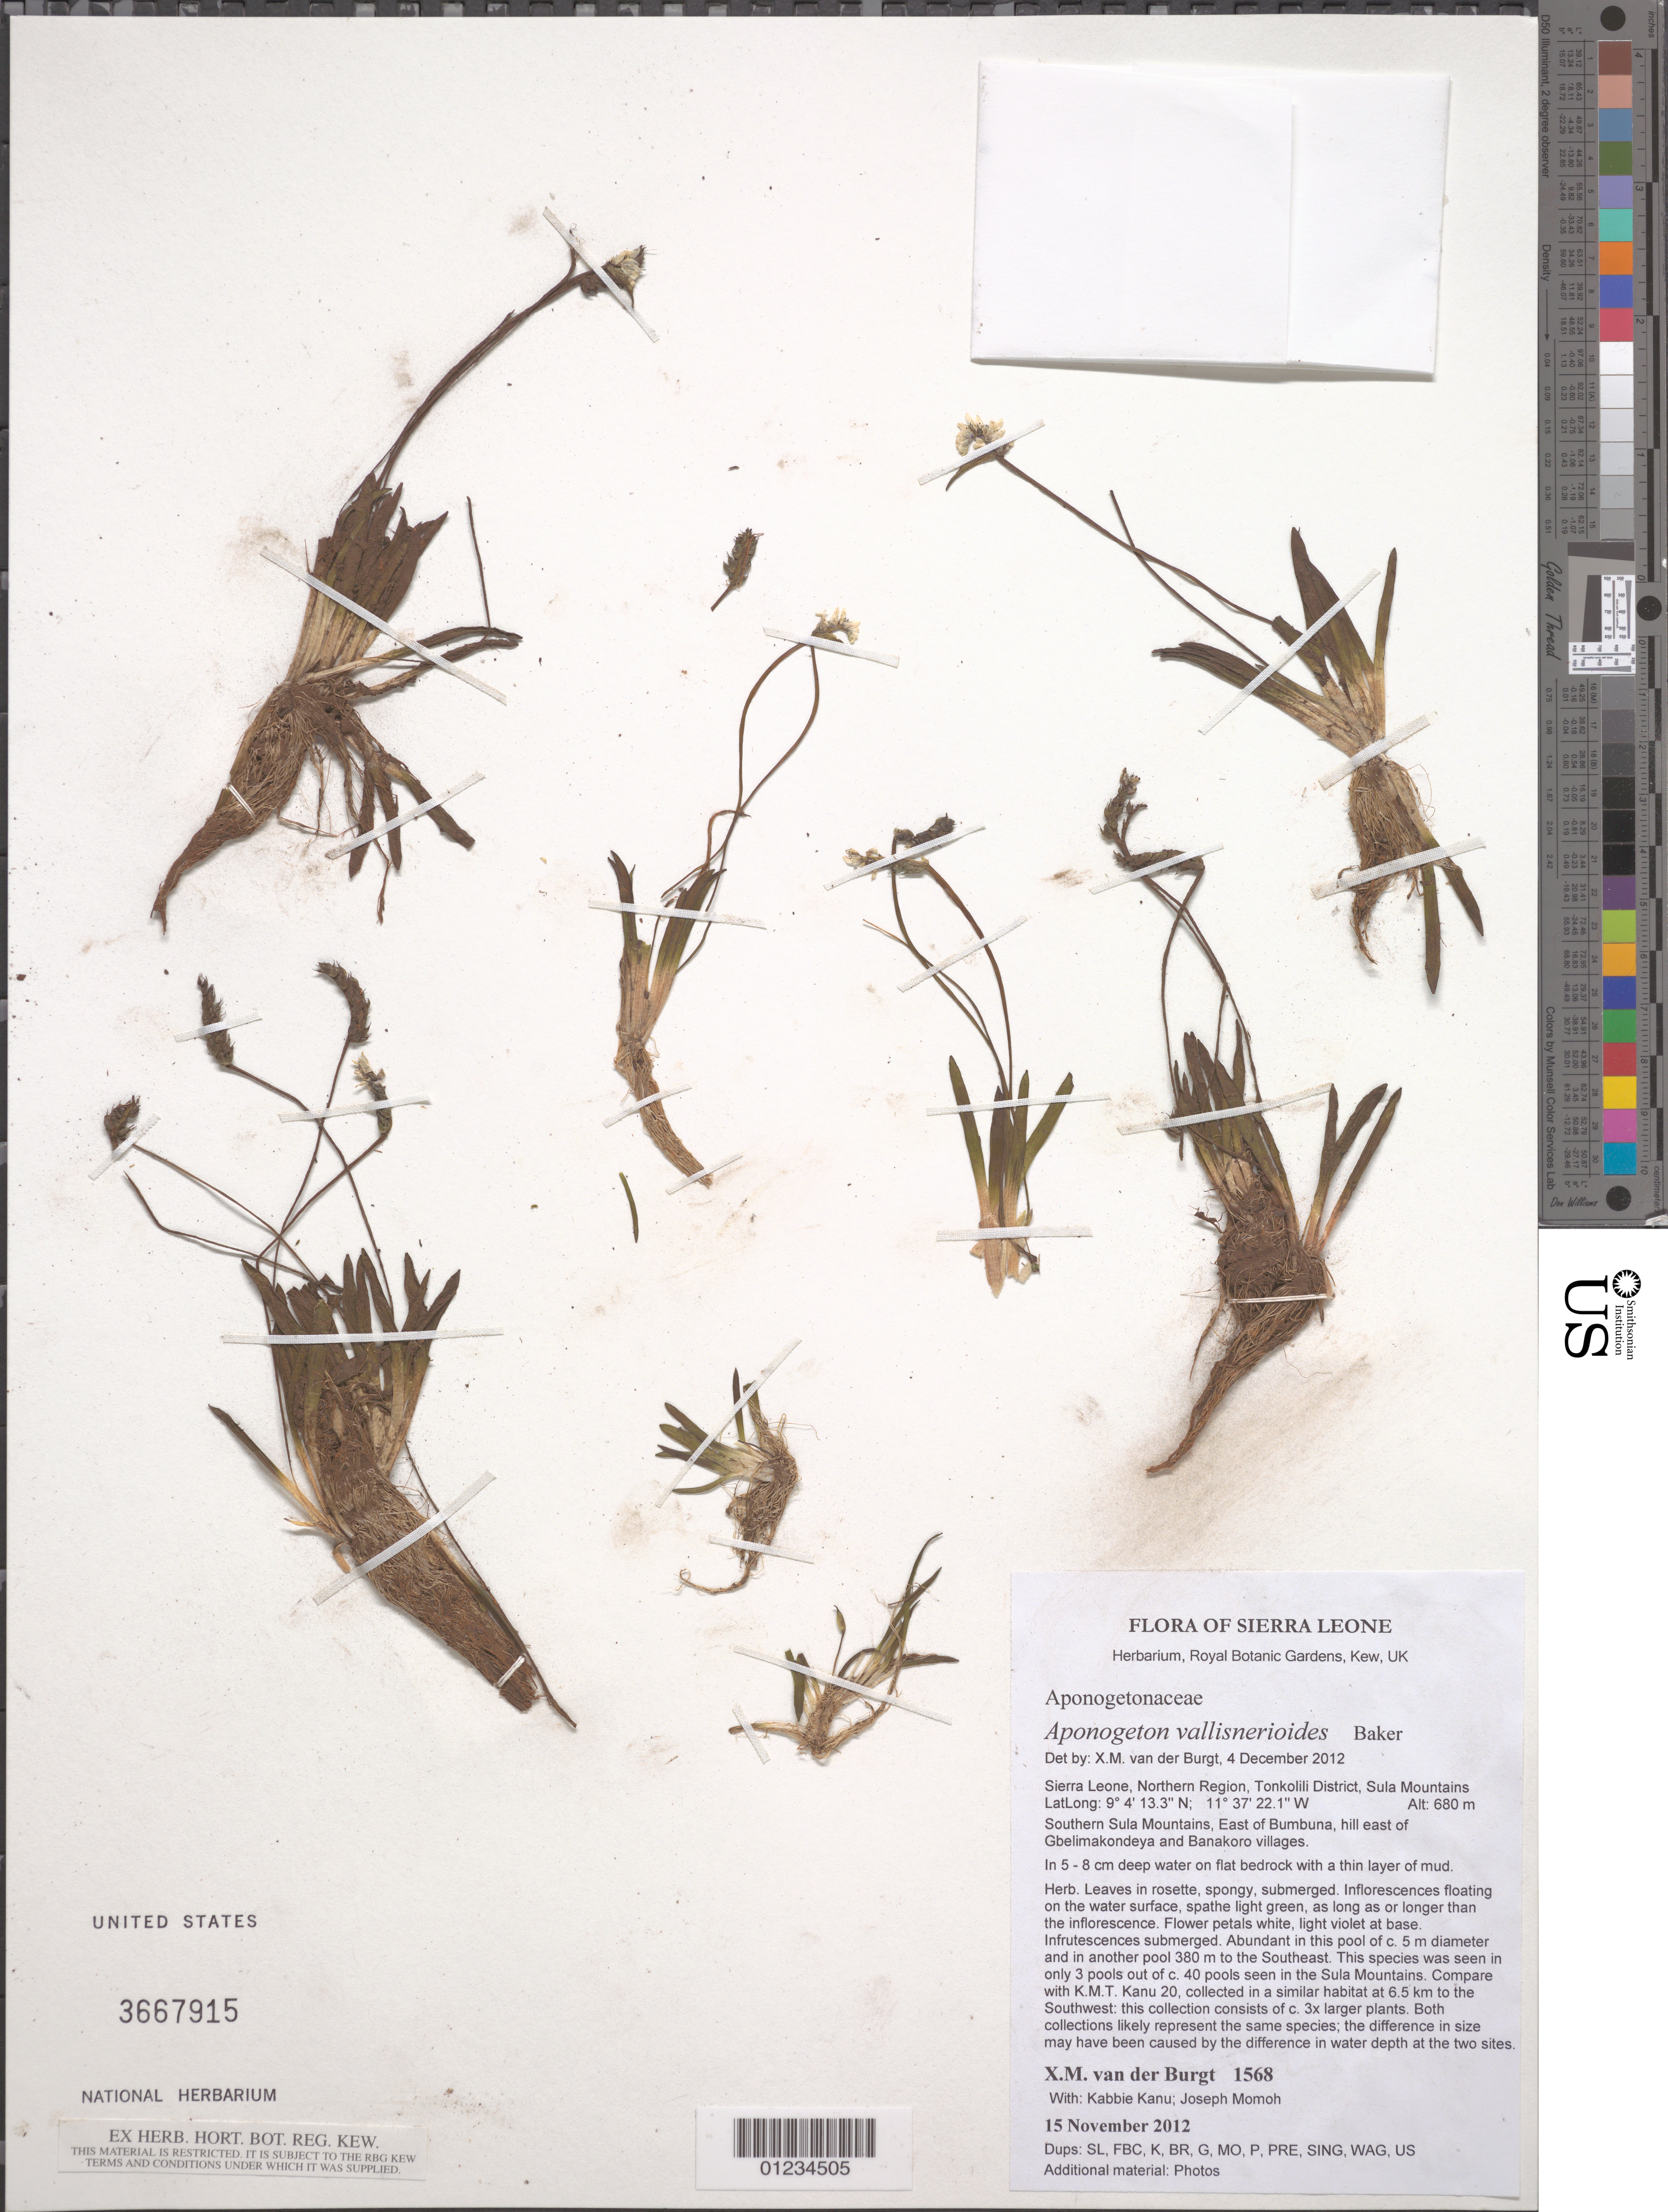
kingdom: Plantae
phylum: Tracheophyta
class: Liliopsida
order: Alismatales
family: Aponogetonaceae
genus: Aponogeton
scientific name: Aponogeton vallisnerioides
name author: Baker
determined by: van der Burgt, X. M.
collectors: X. M. van der Burgt et al.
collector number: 1568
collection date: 2012-11-15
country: Sierra Leone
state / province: Northern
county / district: Tonkolili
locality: Southern Sula Mountains, East of Bumbuna, hill east of Gbelimakondeya and Banakoro villages. In 5 - 8 cm deep water on flat bedrock with a thin layer of mud.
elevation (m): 680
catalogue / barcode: US 3667915